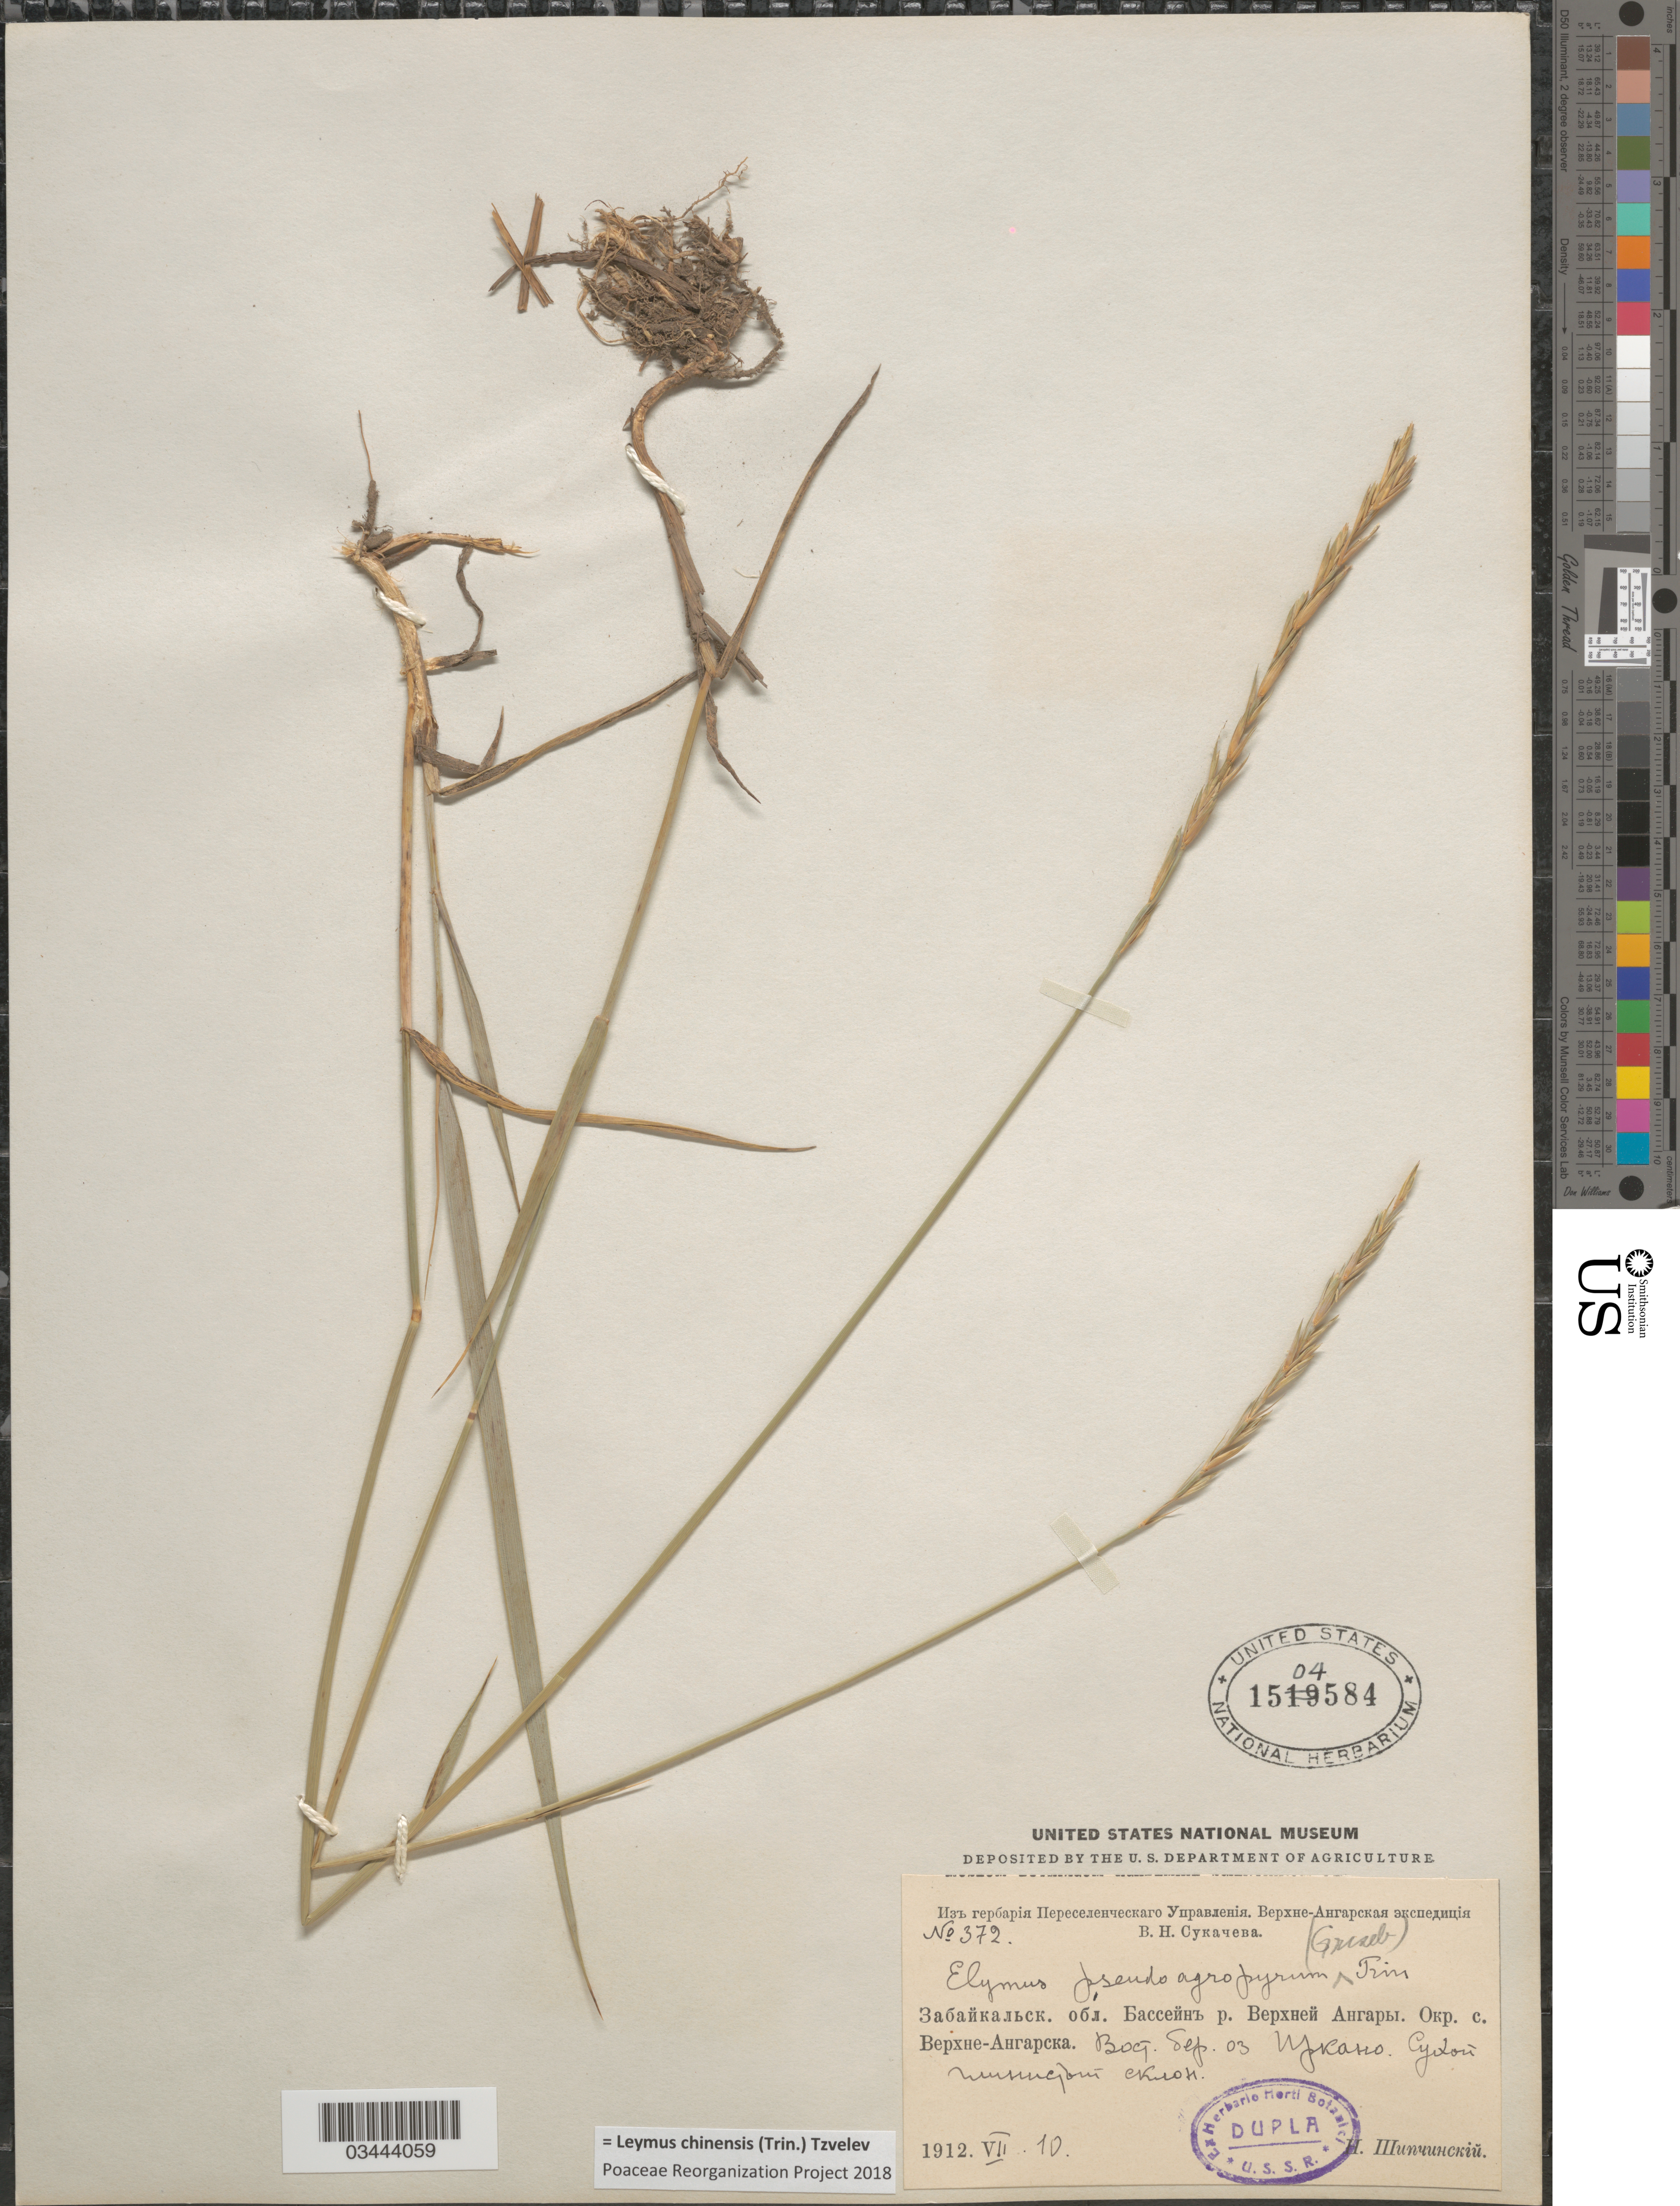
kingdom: Plantae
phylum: Tracheophyta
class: Liliopsida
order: Poales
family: Poaceae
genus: Leymus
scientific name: Leymus chinensis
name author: (Trin.) Tzvelev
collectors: N. Shipchinskiy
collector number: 372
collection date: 1912-07-10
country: Russian Federation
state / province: Buryatia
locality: Vicinity of Verkhne-Angarsk, east shore of lake Irkana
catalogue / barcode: US 1504584